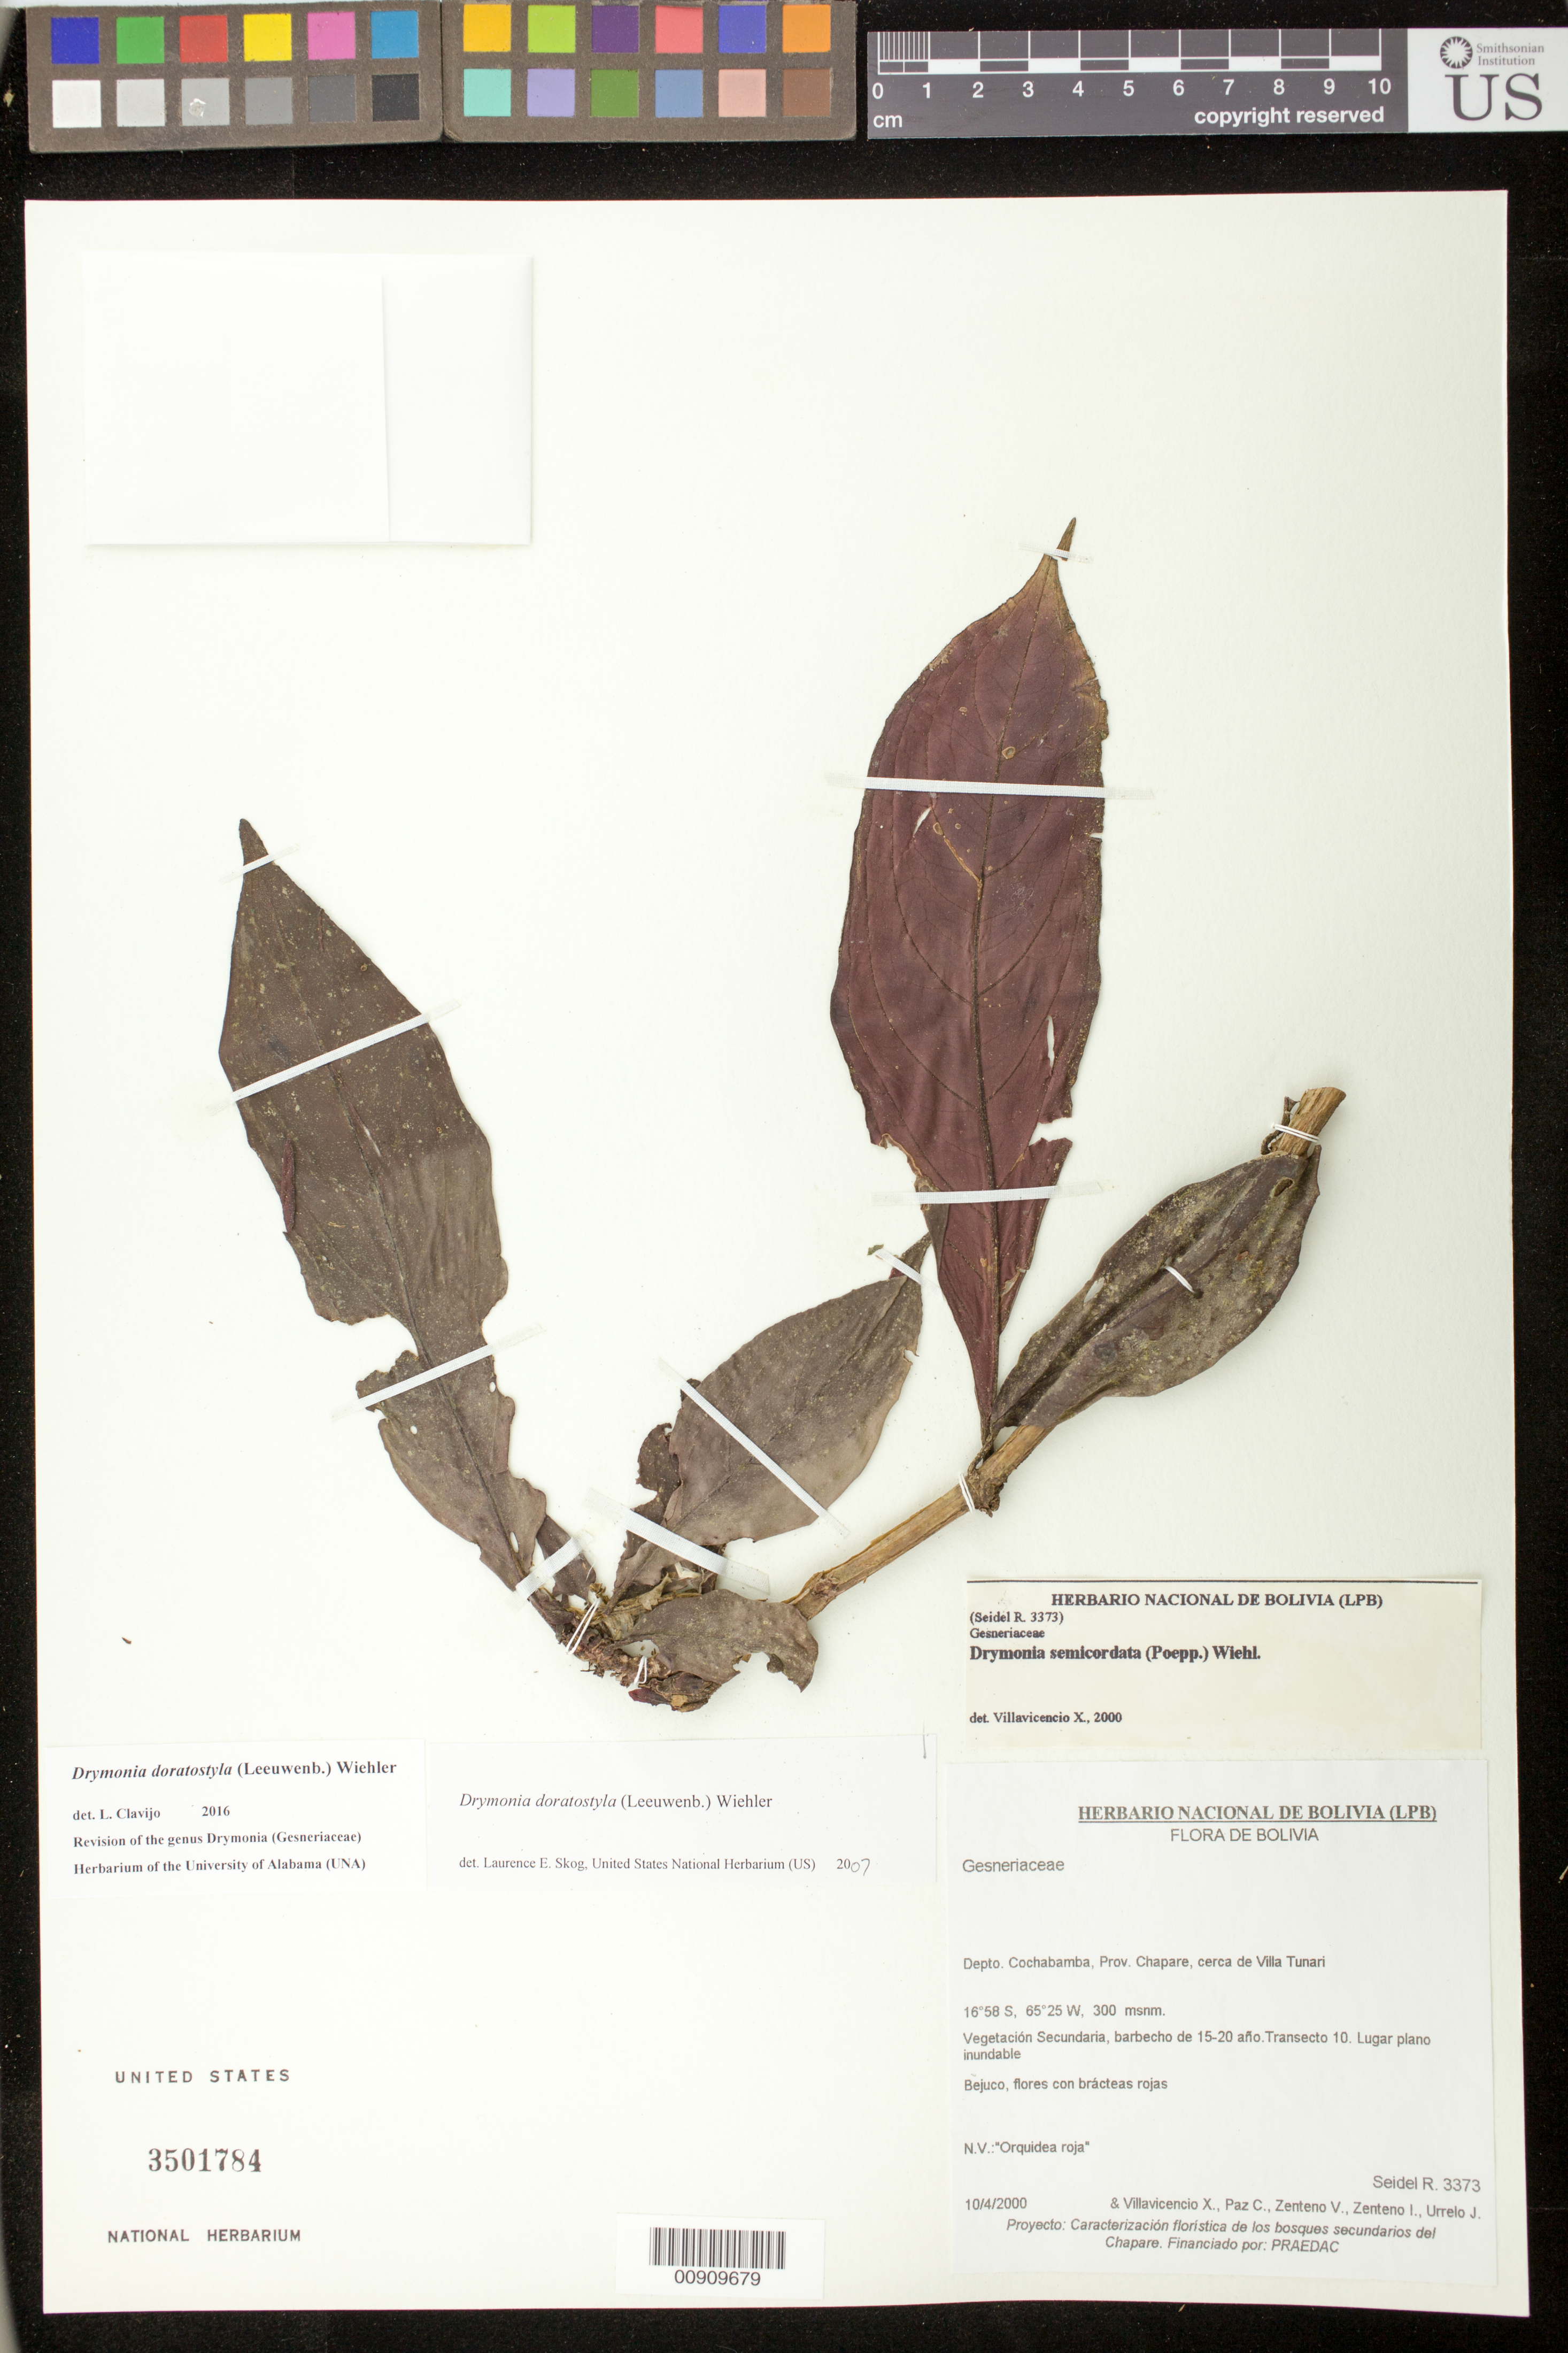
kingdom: Plantae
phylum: Tracheophyta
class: Magnoliopsida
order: Lamiales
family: Gesneriaceae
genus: Drymonia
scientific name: Drymonia doratostyla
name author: (Leeuwenb.) Wiehler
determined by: Skog, Laurence E.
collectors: R. Seidel & et al.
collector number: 3373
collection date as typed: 10 Apr 2000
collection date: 2000-04-10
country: Bolivia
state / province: Cochabamba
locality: Depto. Cochabamba, Prov. Chapare, cerca de Villa Tunari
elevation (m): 300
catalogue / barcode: US 3501784